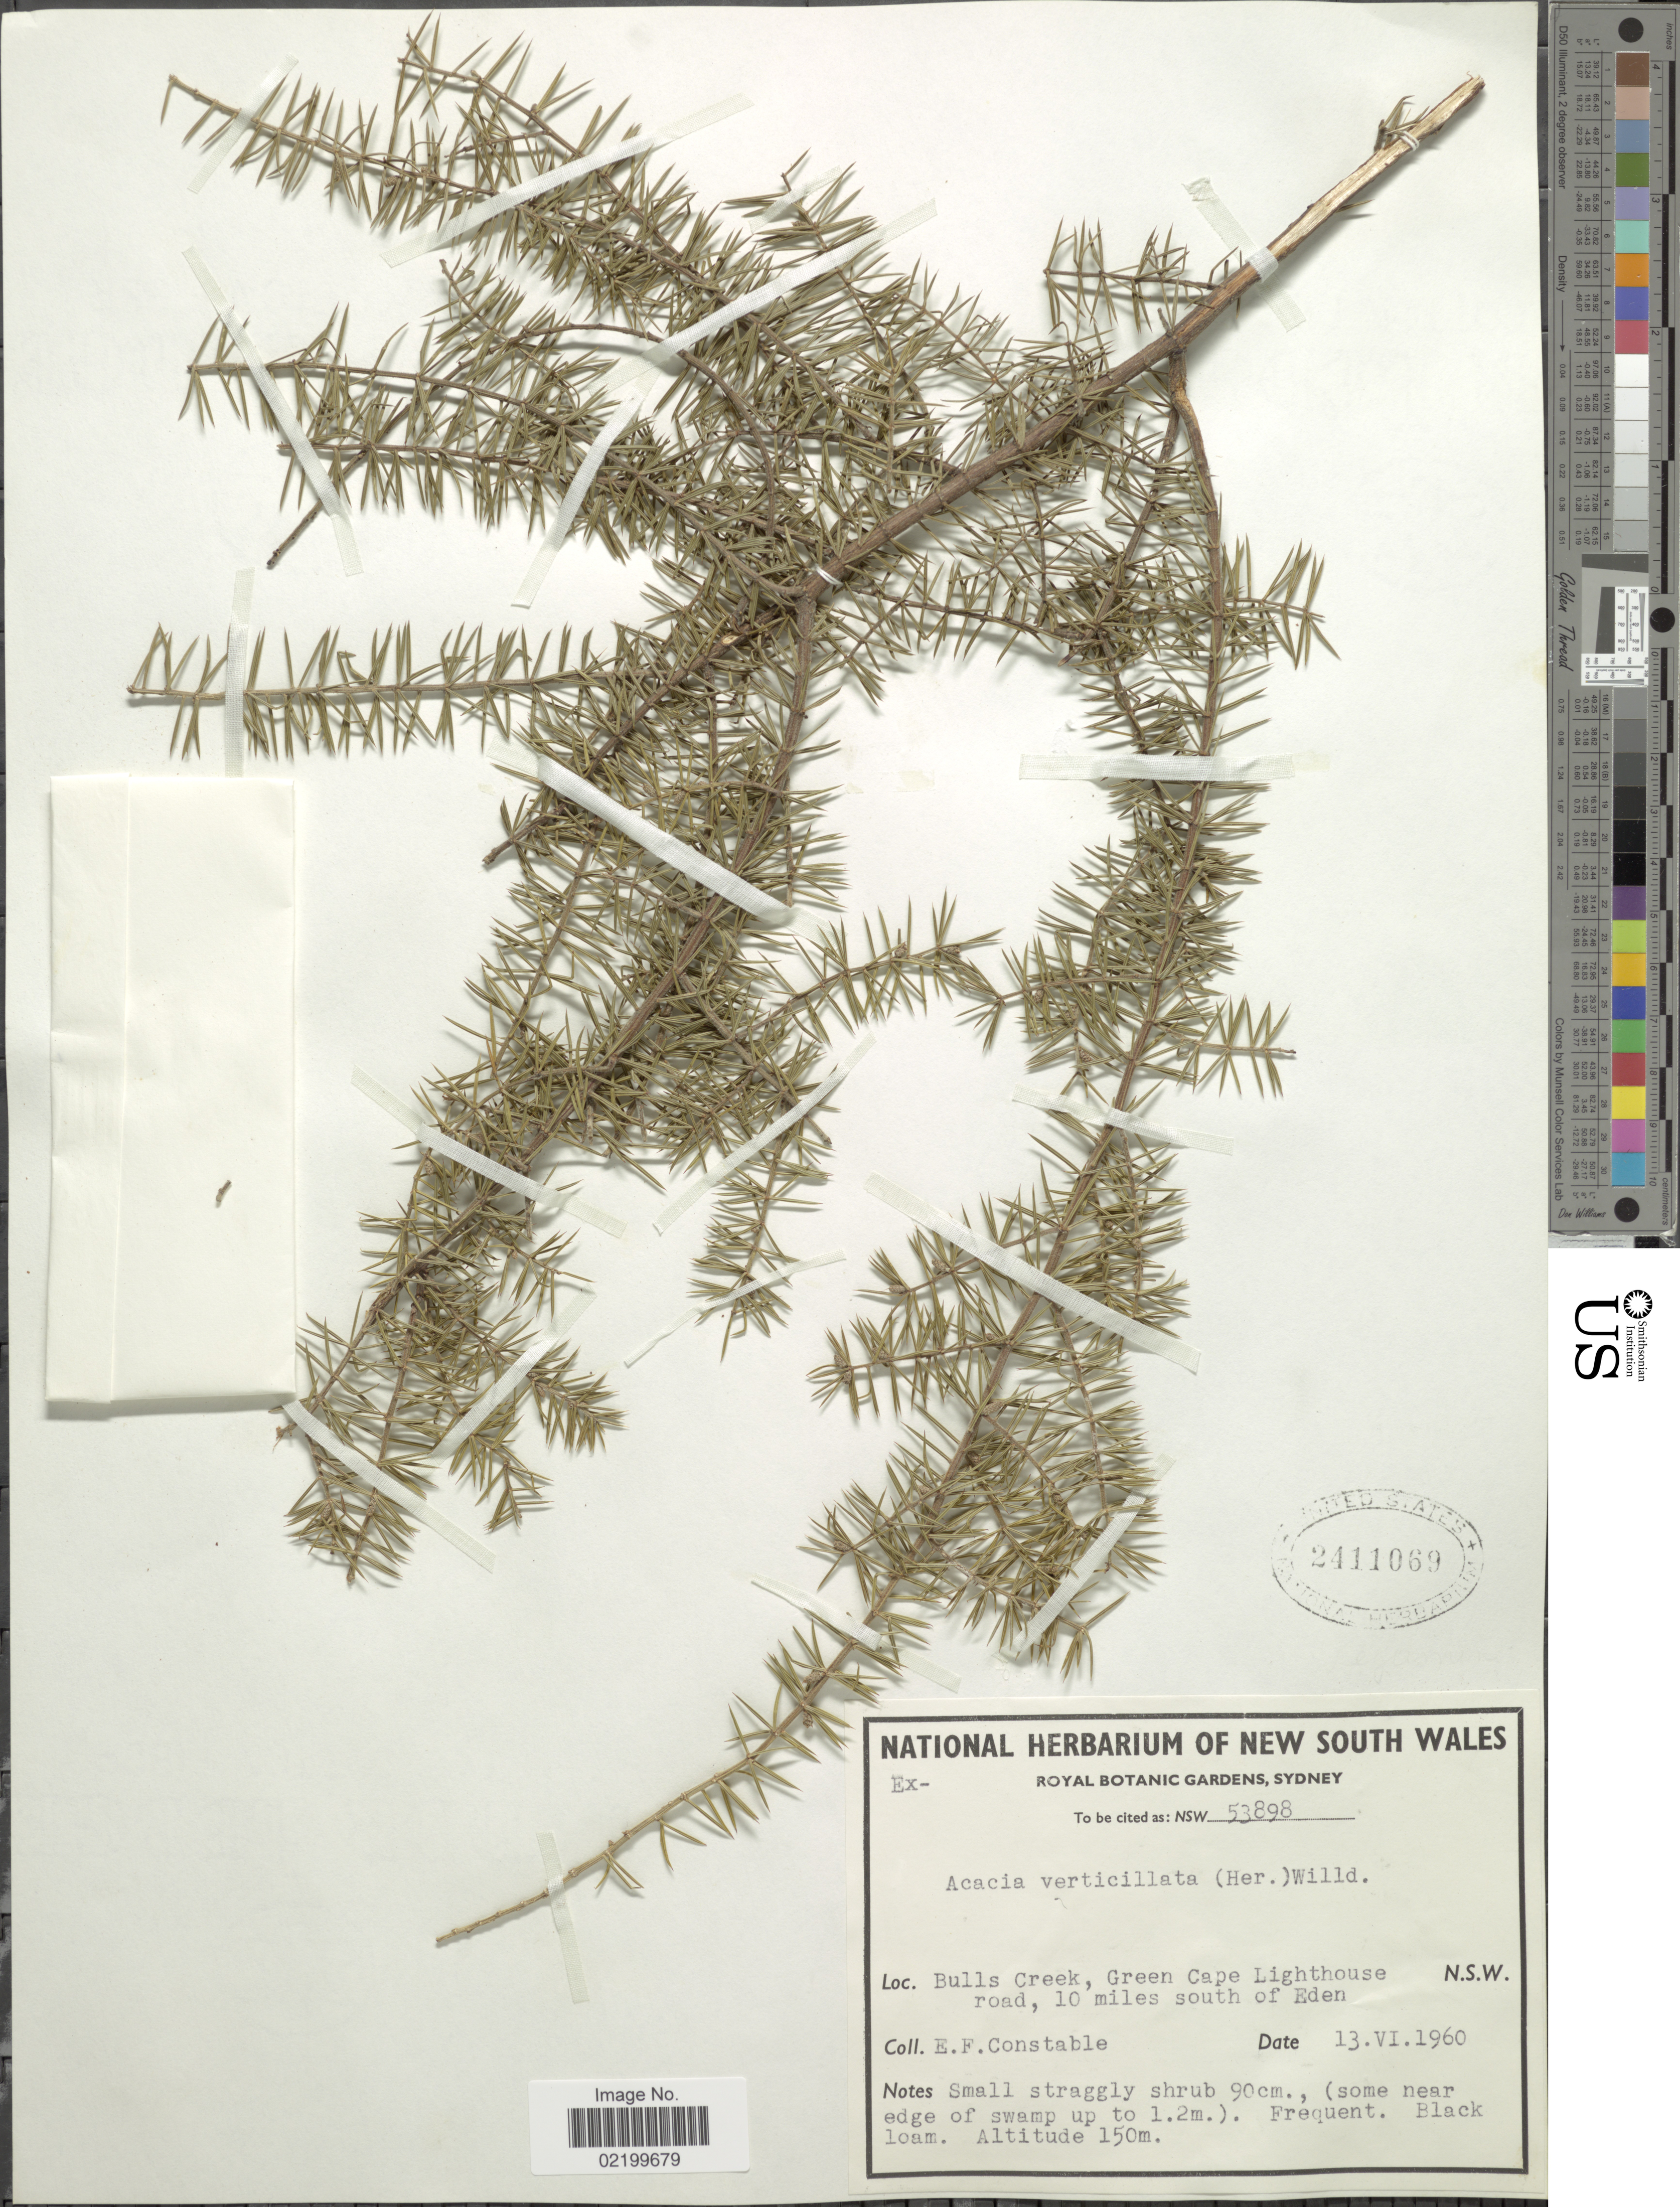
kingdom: Plantae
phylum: Tracheophyta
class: Magnoliopsida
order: Fabales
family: Fabaceae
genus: Acacia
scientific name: Acacia verticillata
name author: (L'Hér.) Willd.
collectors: E. F. Constable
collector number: NSW 53898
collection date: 1960-06-13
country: Australia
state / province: New South Wales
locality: Bulls Creek, Green Cape Lighthouse road, 10 miles south of Eden, N.S.W.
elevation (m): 150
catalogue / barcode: US 2411069